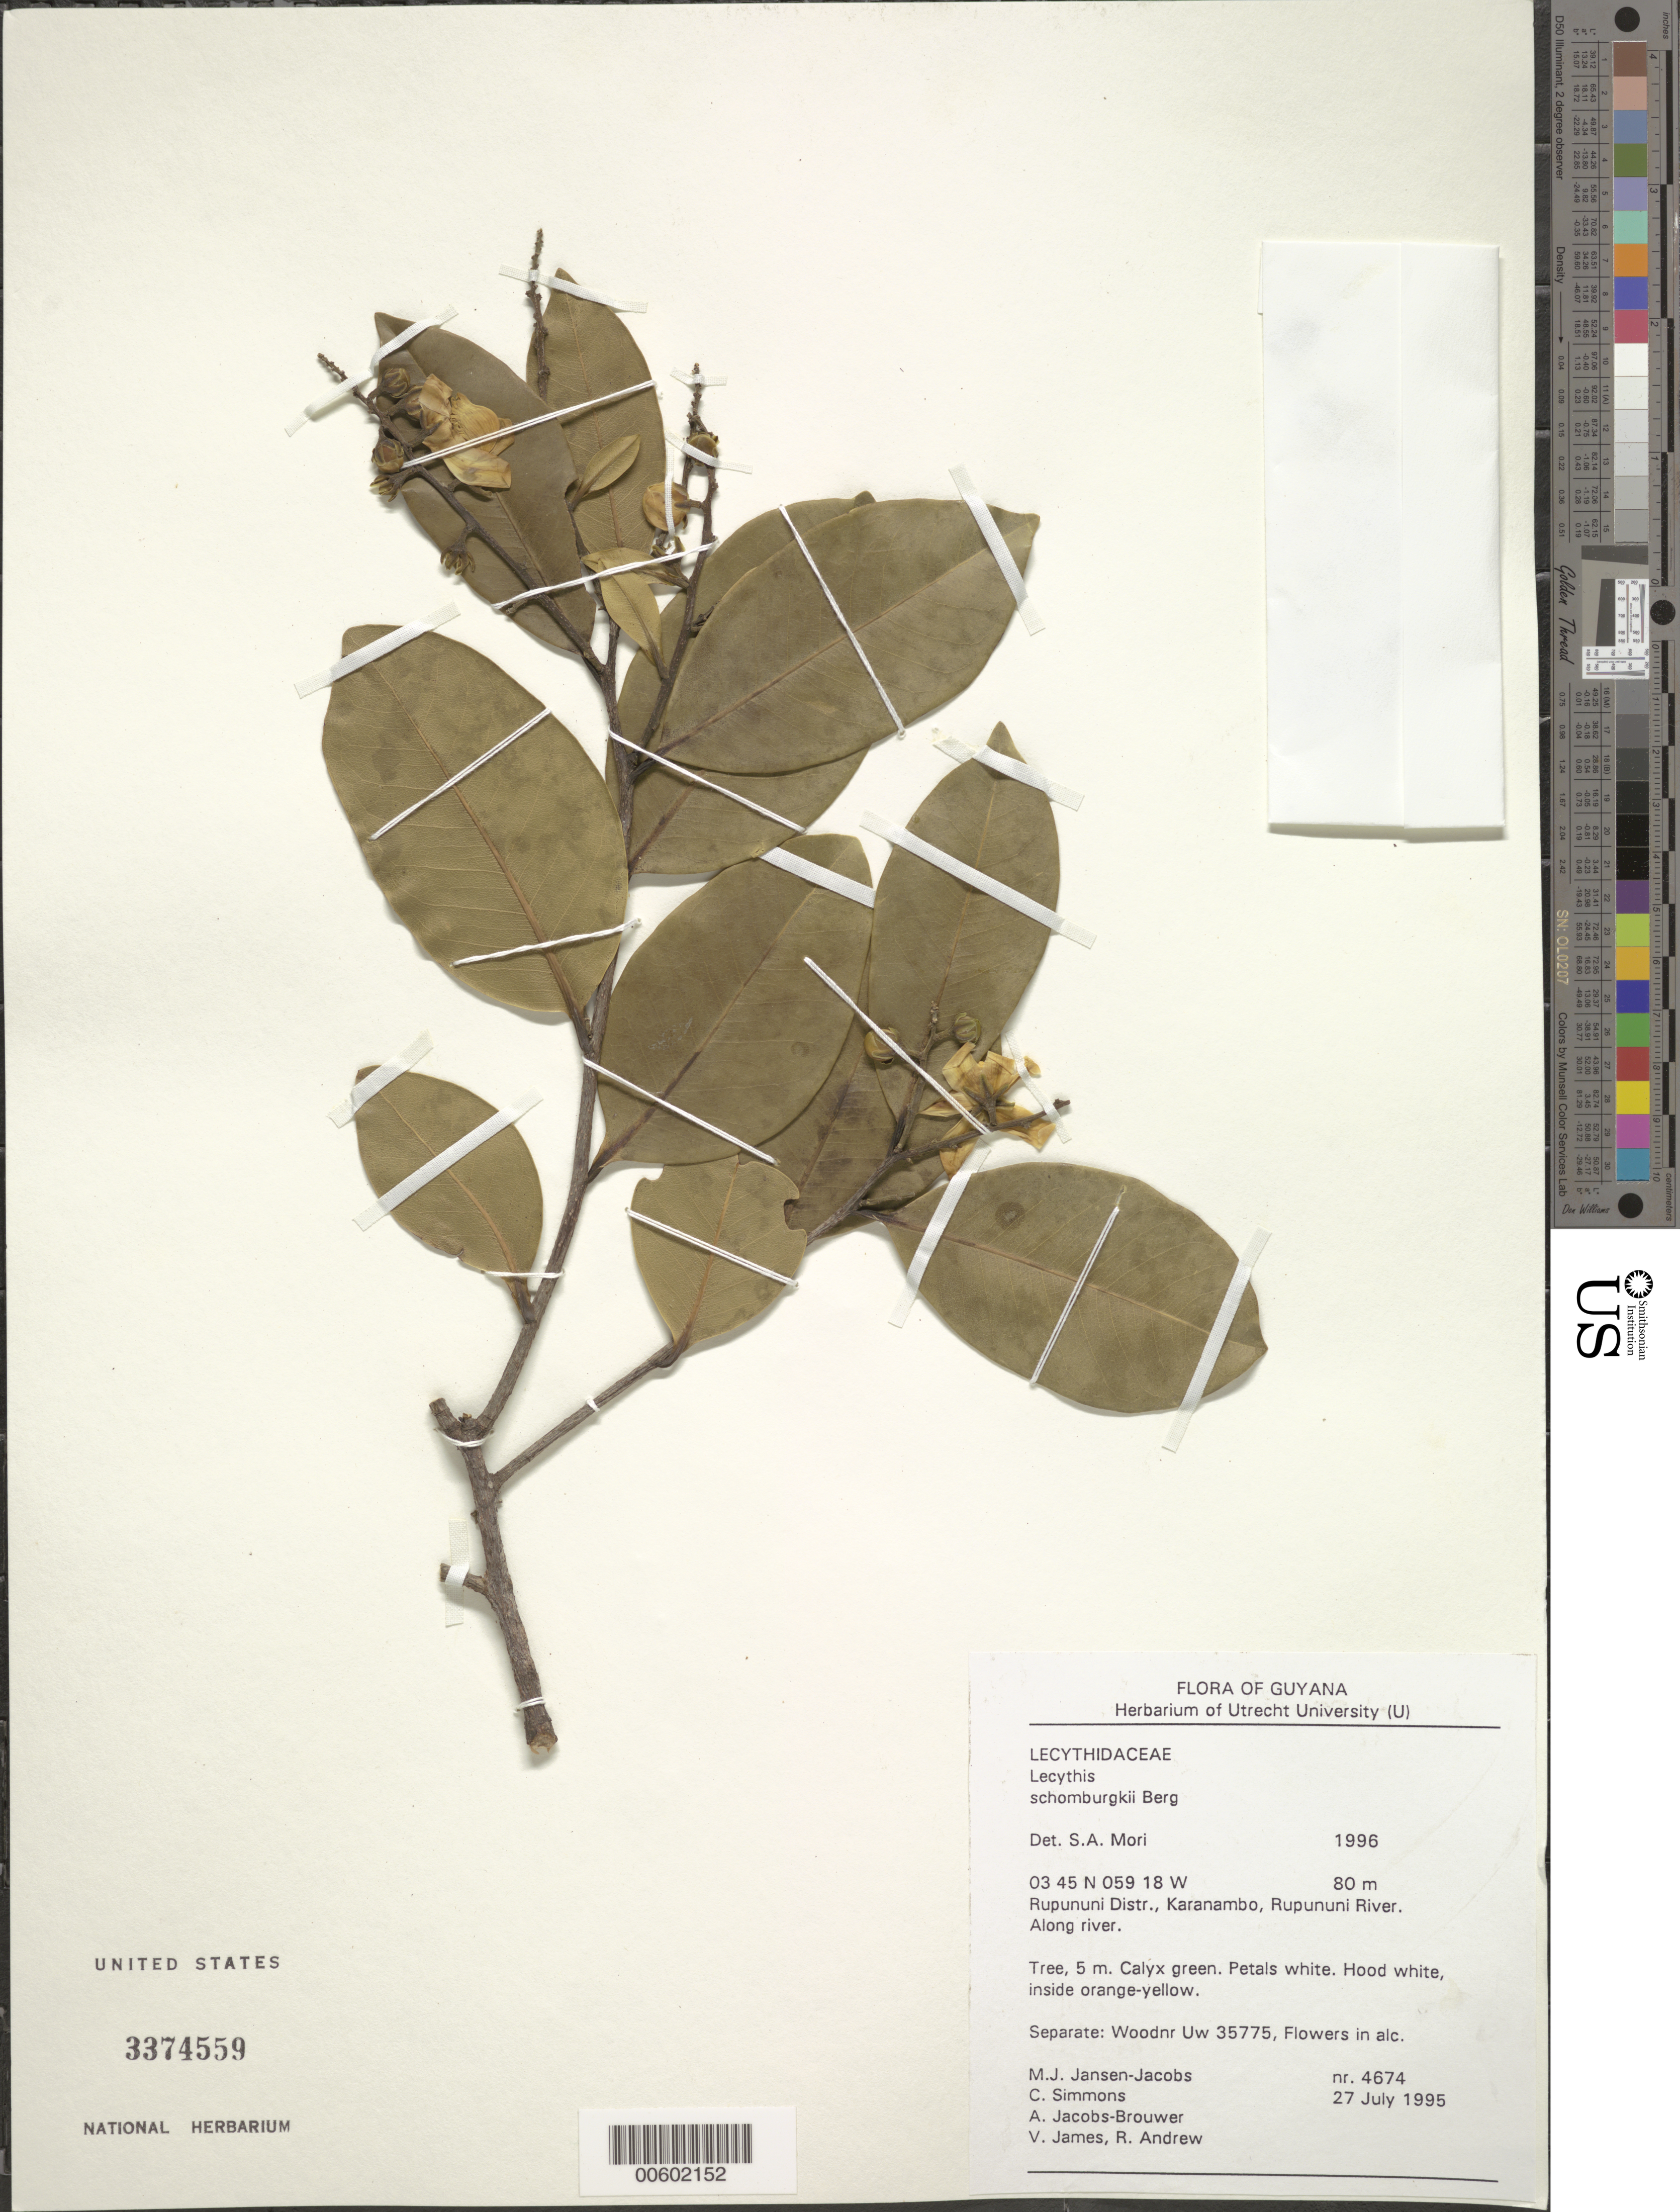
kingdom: Plantae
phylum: Tracheophyta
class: Magnoliopsida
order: Ericales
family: Lecythidaceae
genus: Lecythis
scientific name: Lecythis schomburgkii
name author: O. Berg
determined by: Mori, Scott A.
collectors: M. J. Jansen-Jacobs, C. Simons, A. Jacobs-Brouwer, V. James & R. Andrew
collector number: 4674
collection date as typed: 27-Jul-95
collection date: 1995-07-27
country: Guyana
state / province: U. Takutu-U. Essequibo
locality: Karanambo, Rupununi River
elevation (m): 80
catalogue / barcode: US 3374559